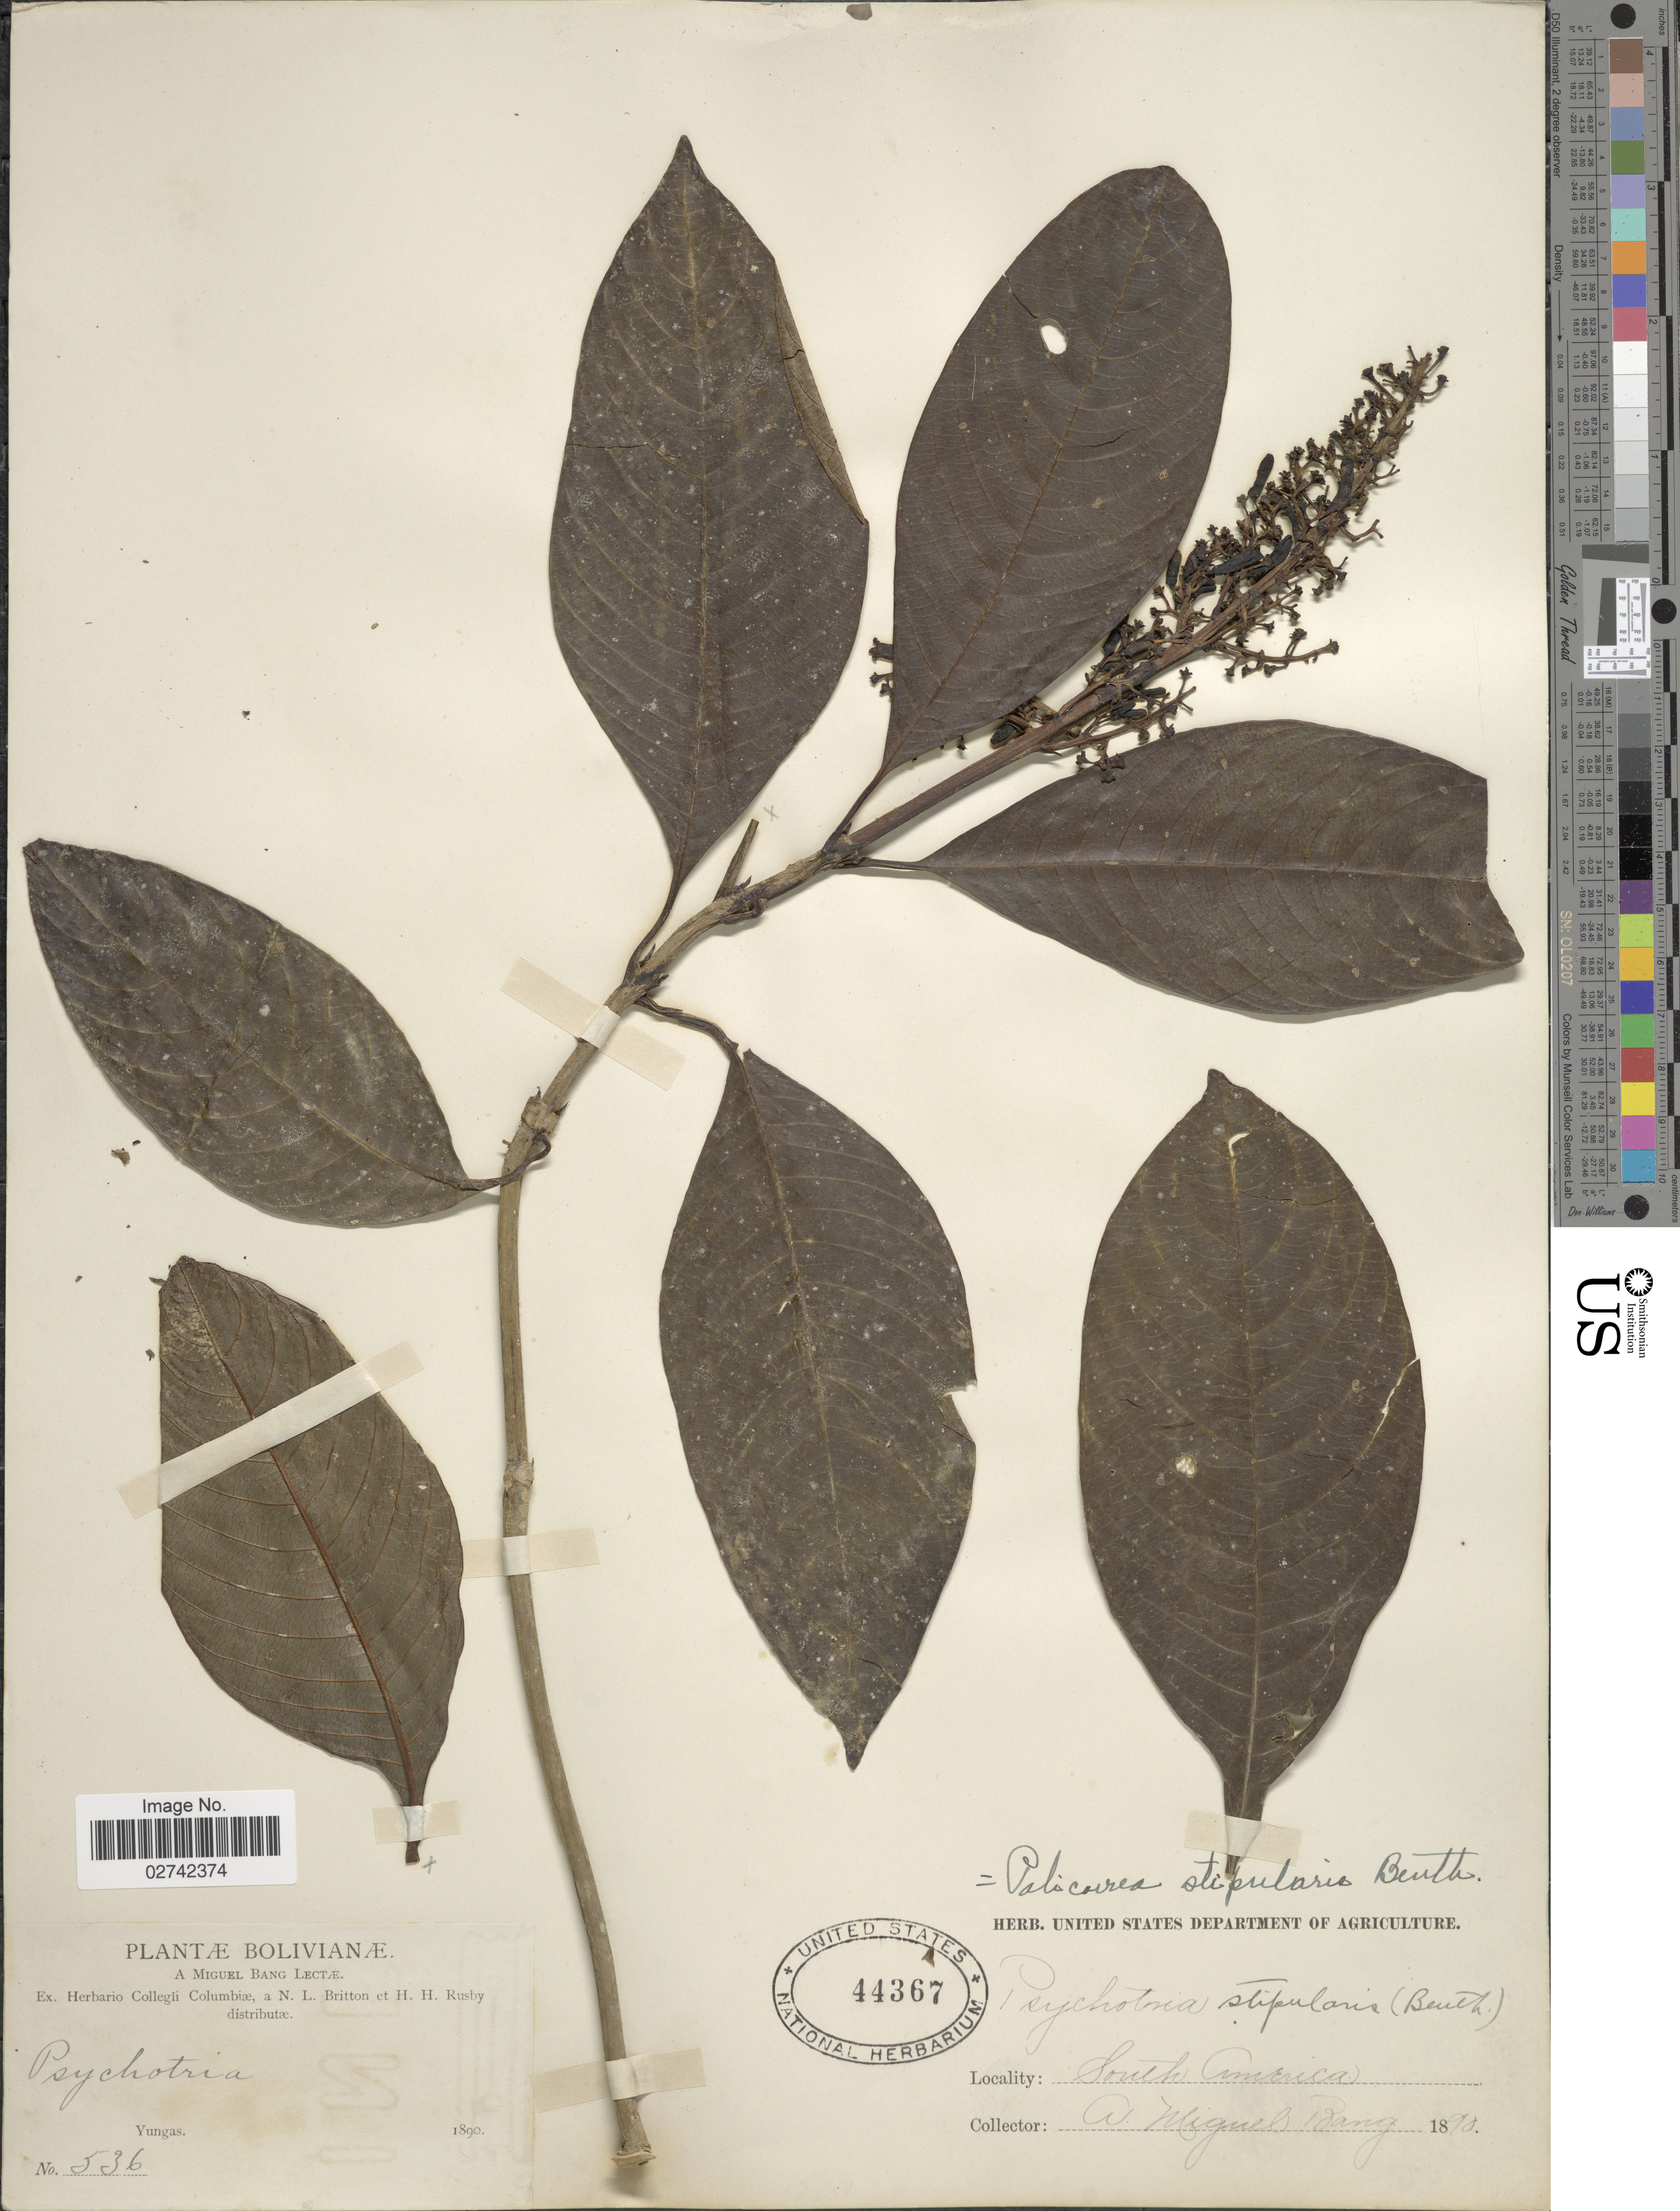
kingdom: Plantae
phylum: Tracheophyta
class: Magnoliopsida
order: Gentianales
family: Rubiaceae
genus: Palicourea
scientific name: Palicourea stipularis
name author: Benth.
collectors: M. Bang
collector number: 536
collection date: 1890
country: Bolivia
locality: Bolivianae, Yungas.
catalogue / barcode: US 44367